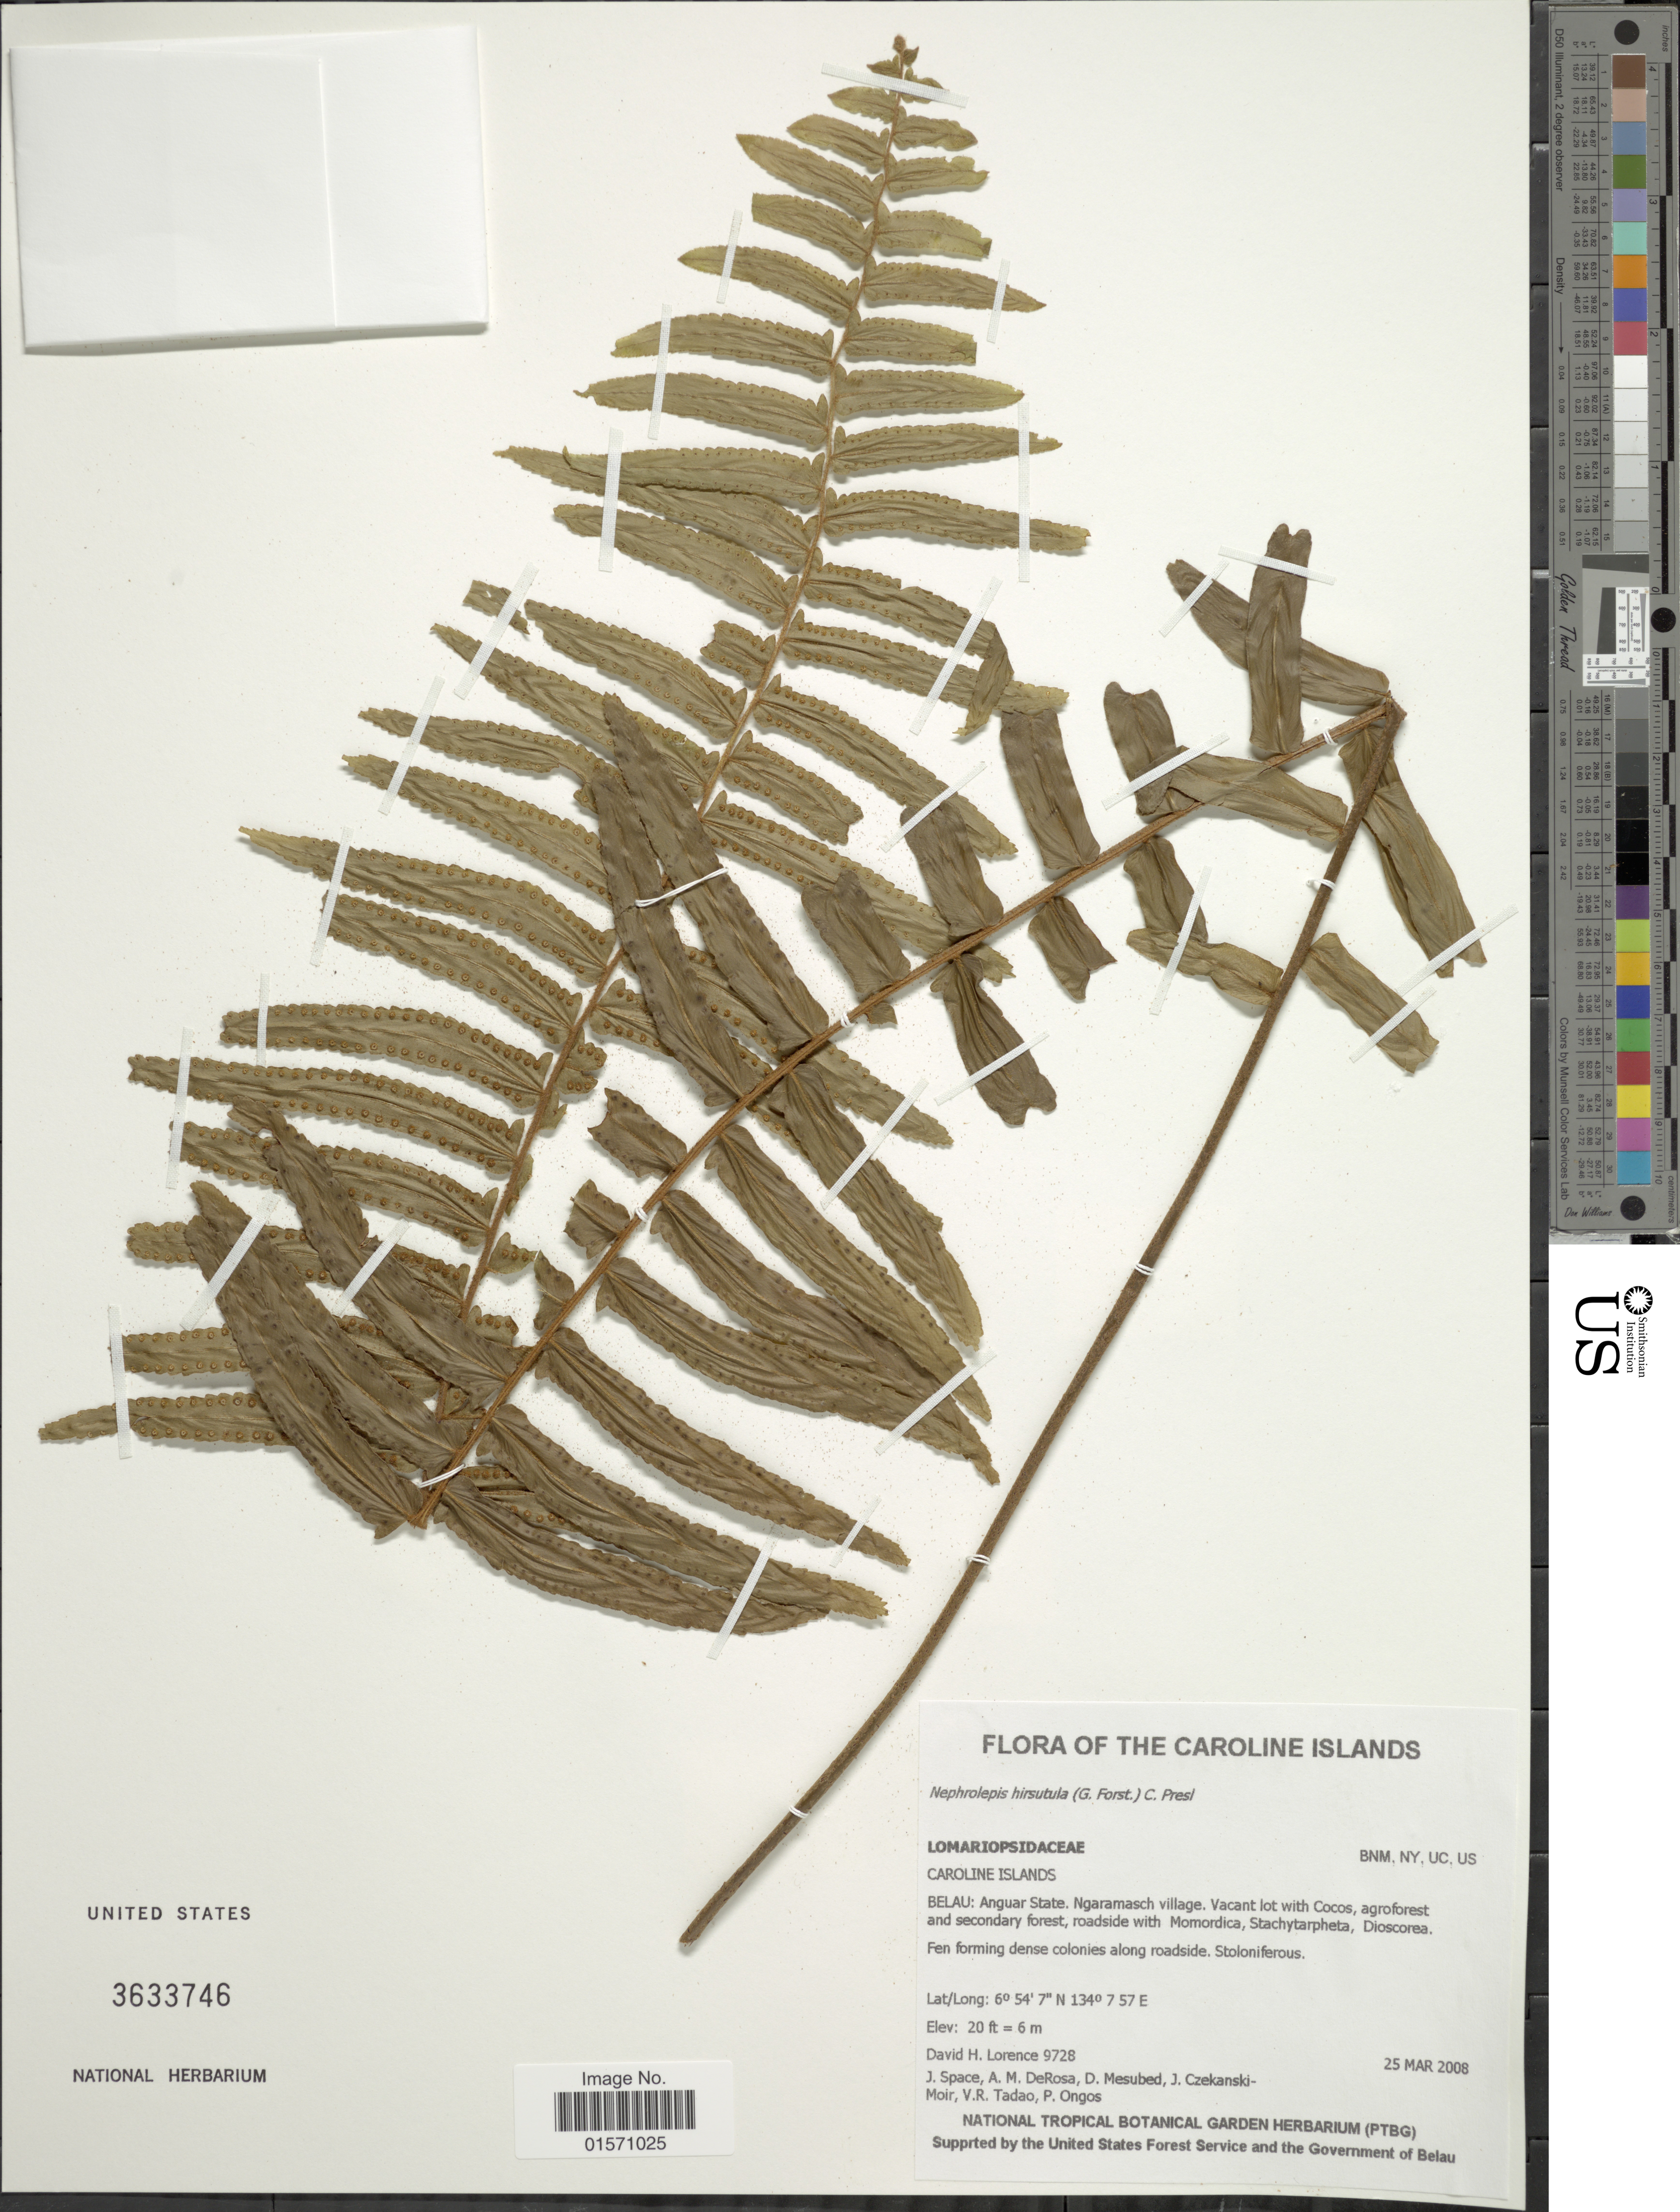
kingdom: Plantae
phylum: Tracheophyta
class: Polypodiopsida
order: Polypodiales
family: Nephrolepidaceae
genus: Nephrolepis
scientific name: Nephrolepis hirsutula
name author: (G. Forst.) C. Presl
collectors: D. Lorence, J. Space, A. DeRosa, D. Mesubed & et al.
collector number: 9728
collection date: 2008-03-25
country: Palau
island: Ngeaur [Angaur]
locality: Anguar State. Ngaramasch village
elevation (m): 6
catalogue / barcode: US 3633746